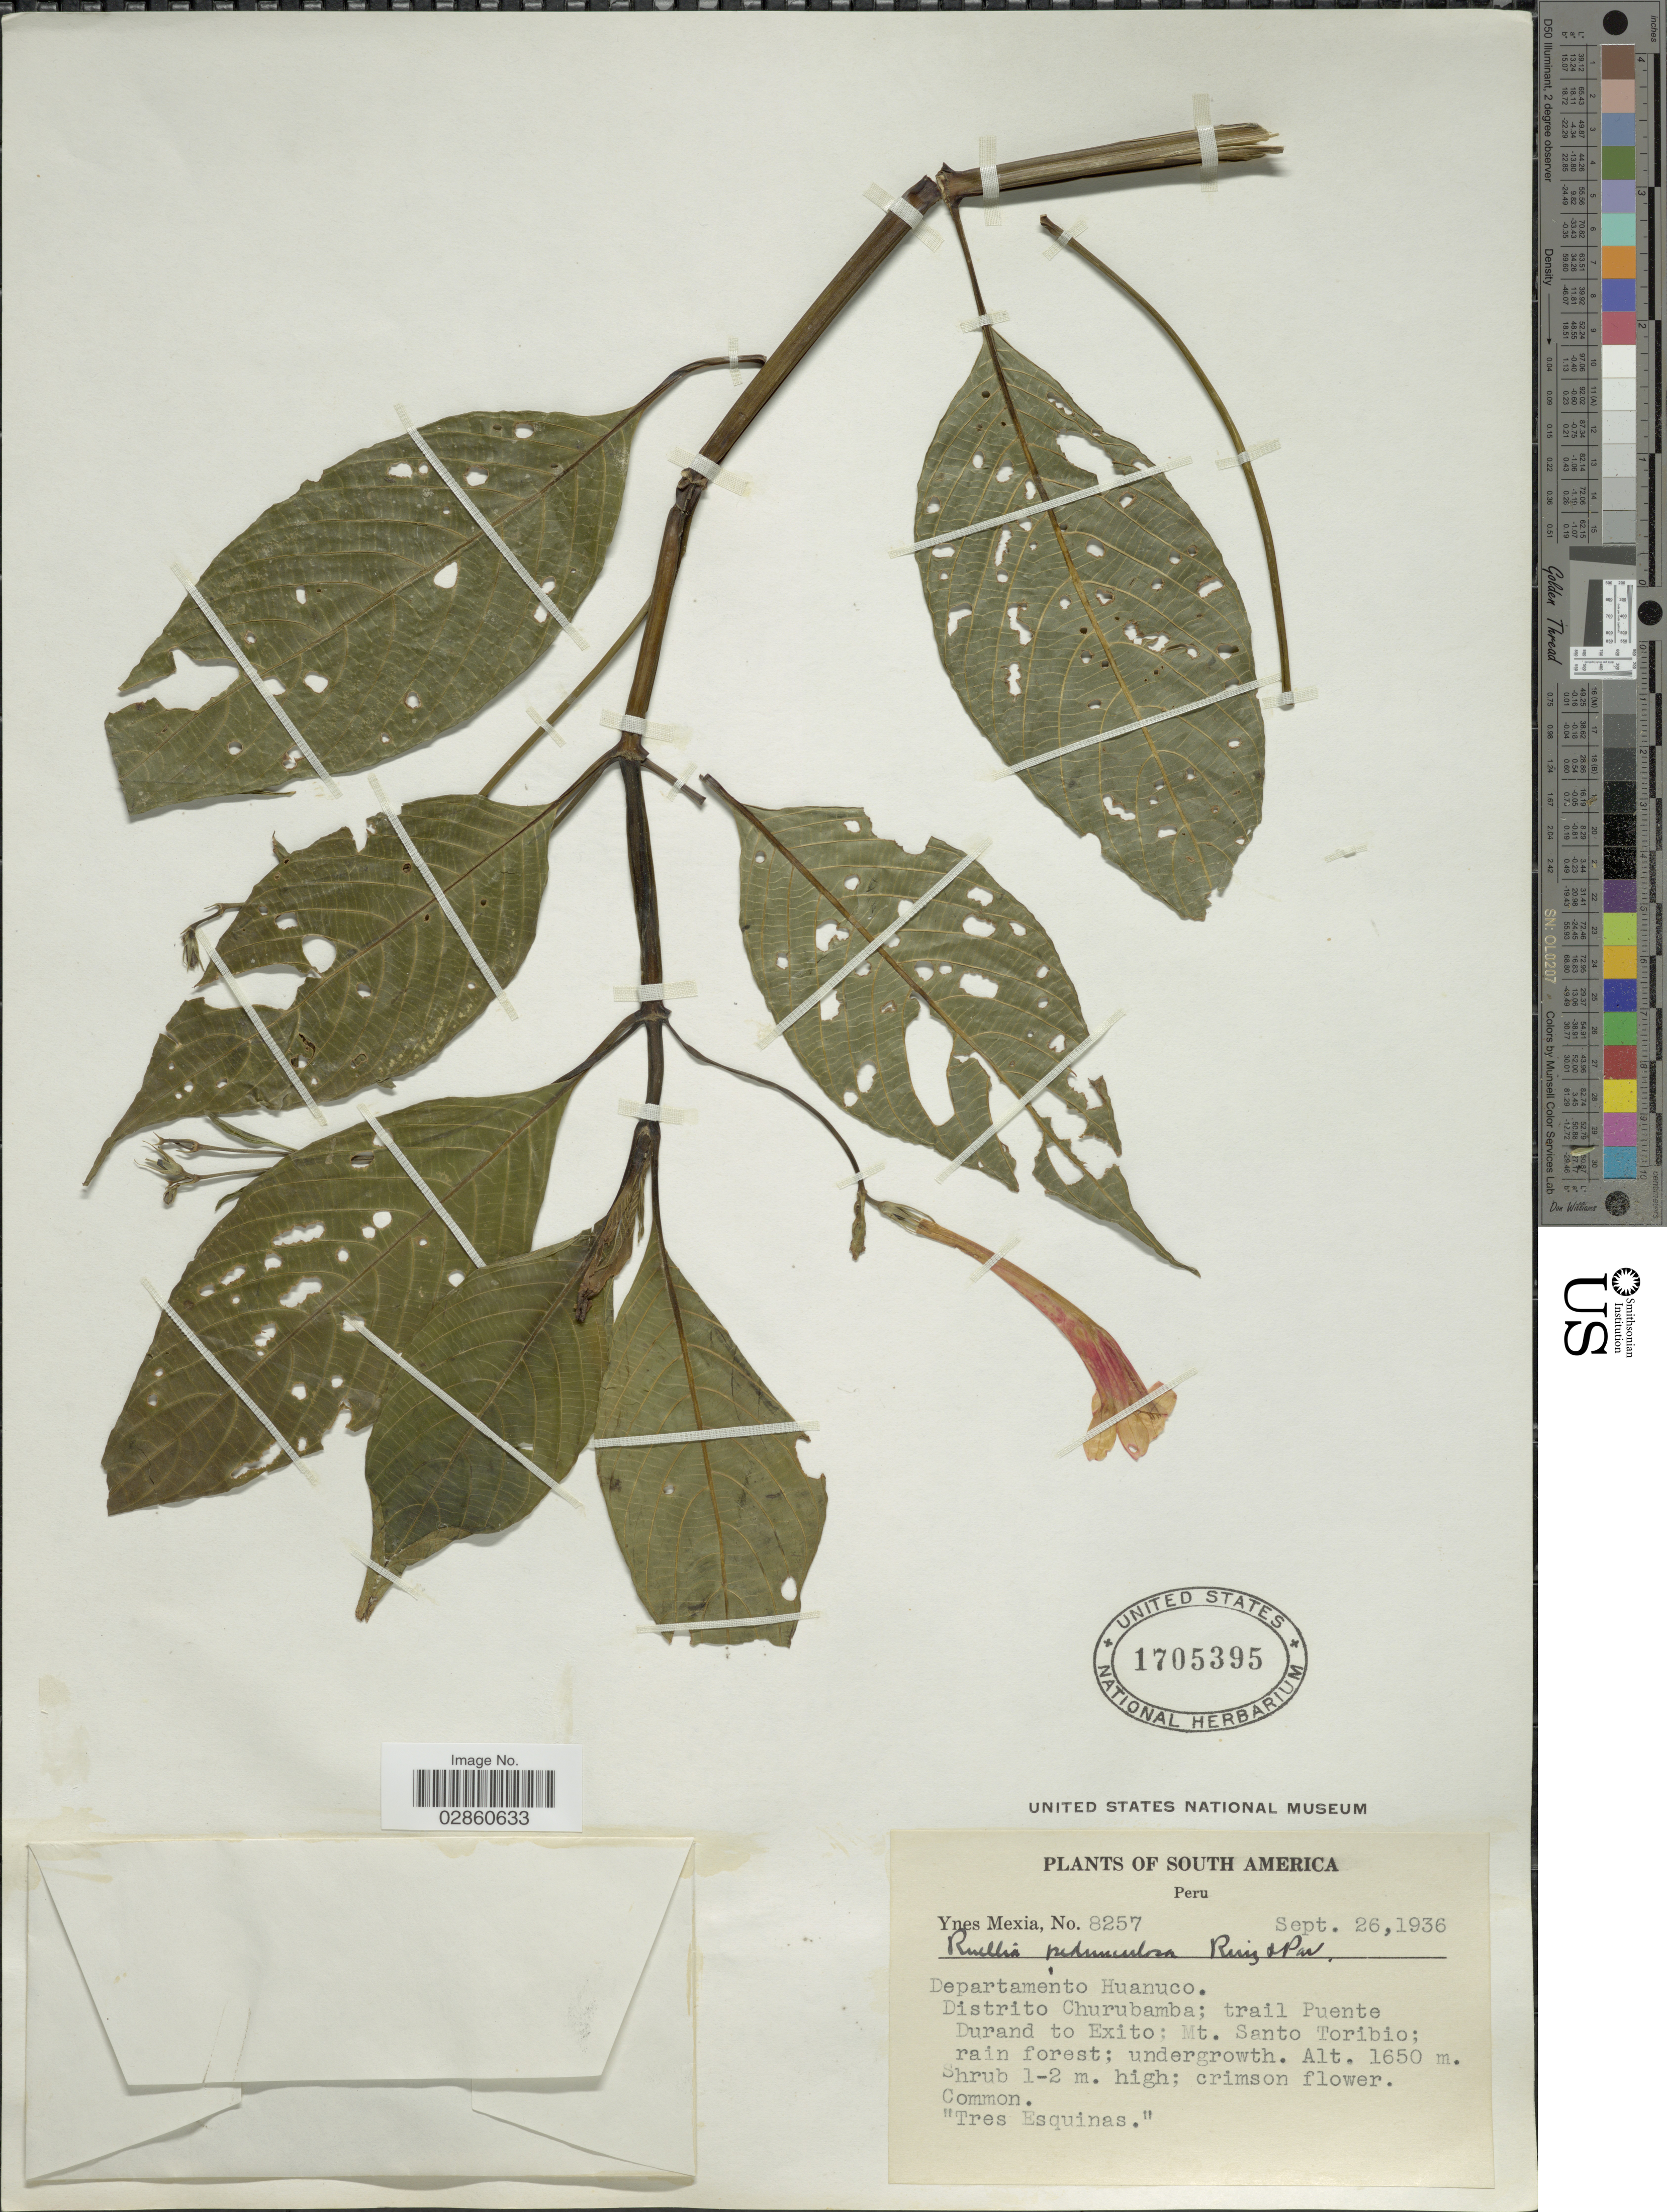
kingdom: Plantae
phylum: Tracheophyta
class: Magnoliopsida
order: Lamiales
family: Acanthaceae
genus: Ruellia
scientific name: Ruellia haenkeana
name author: (Nees) Wassh.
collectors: Y. Mexia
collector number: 8257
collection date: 1936-09-26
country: Peru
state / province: Huánuco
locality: Departamento Huanuco. Distrito Churubamba; trail Puente Durand to Exito; Mt. Santo Toribio.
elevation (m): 1650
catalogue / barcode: US 1705395